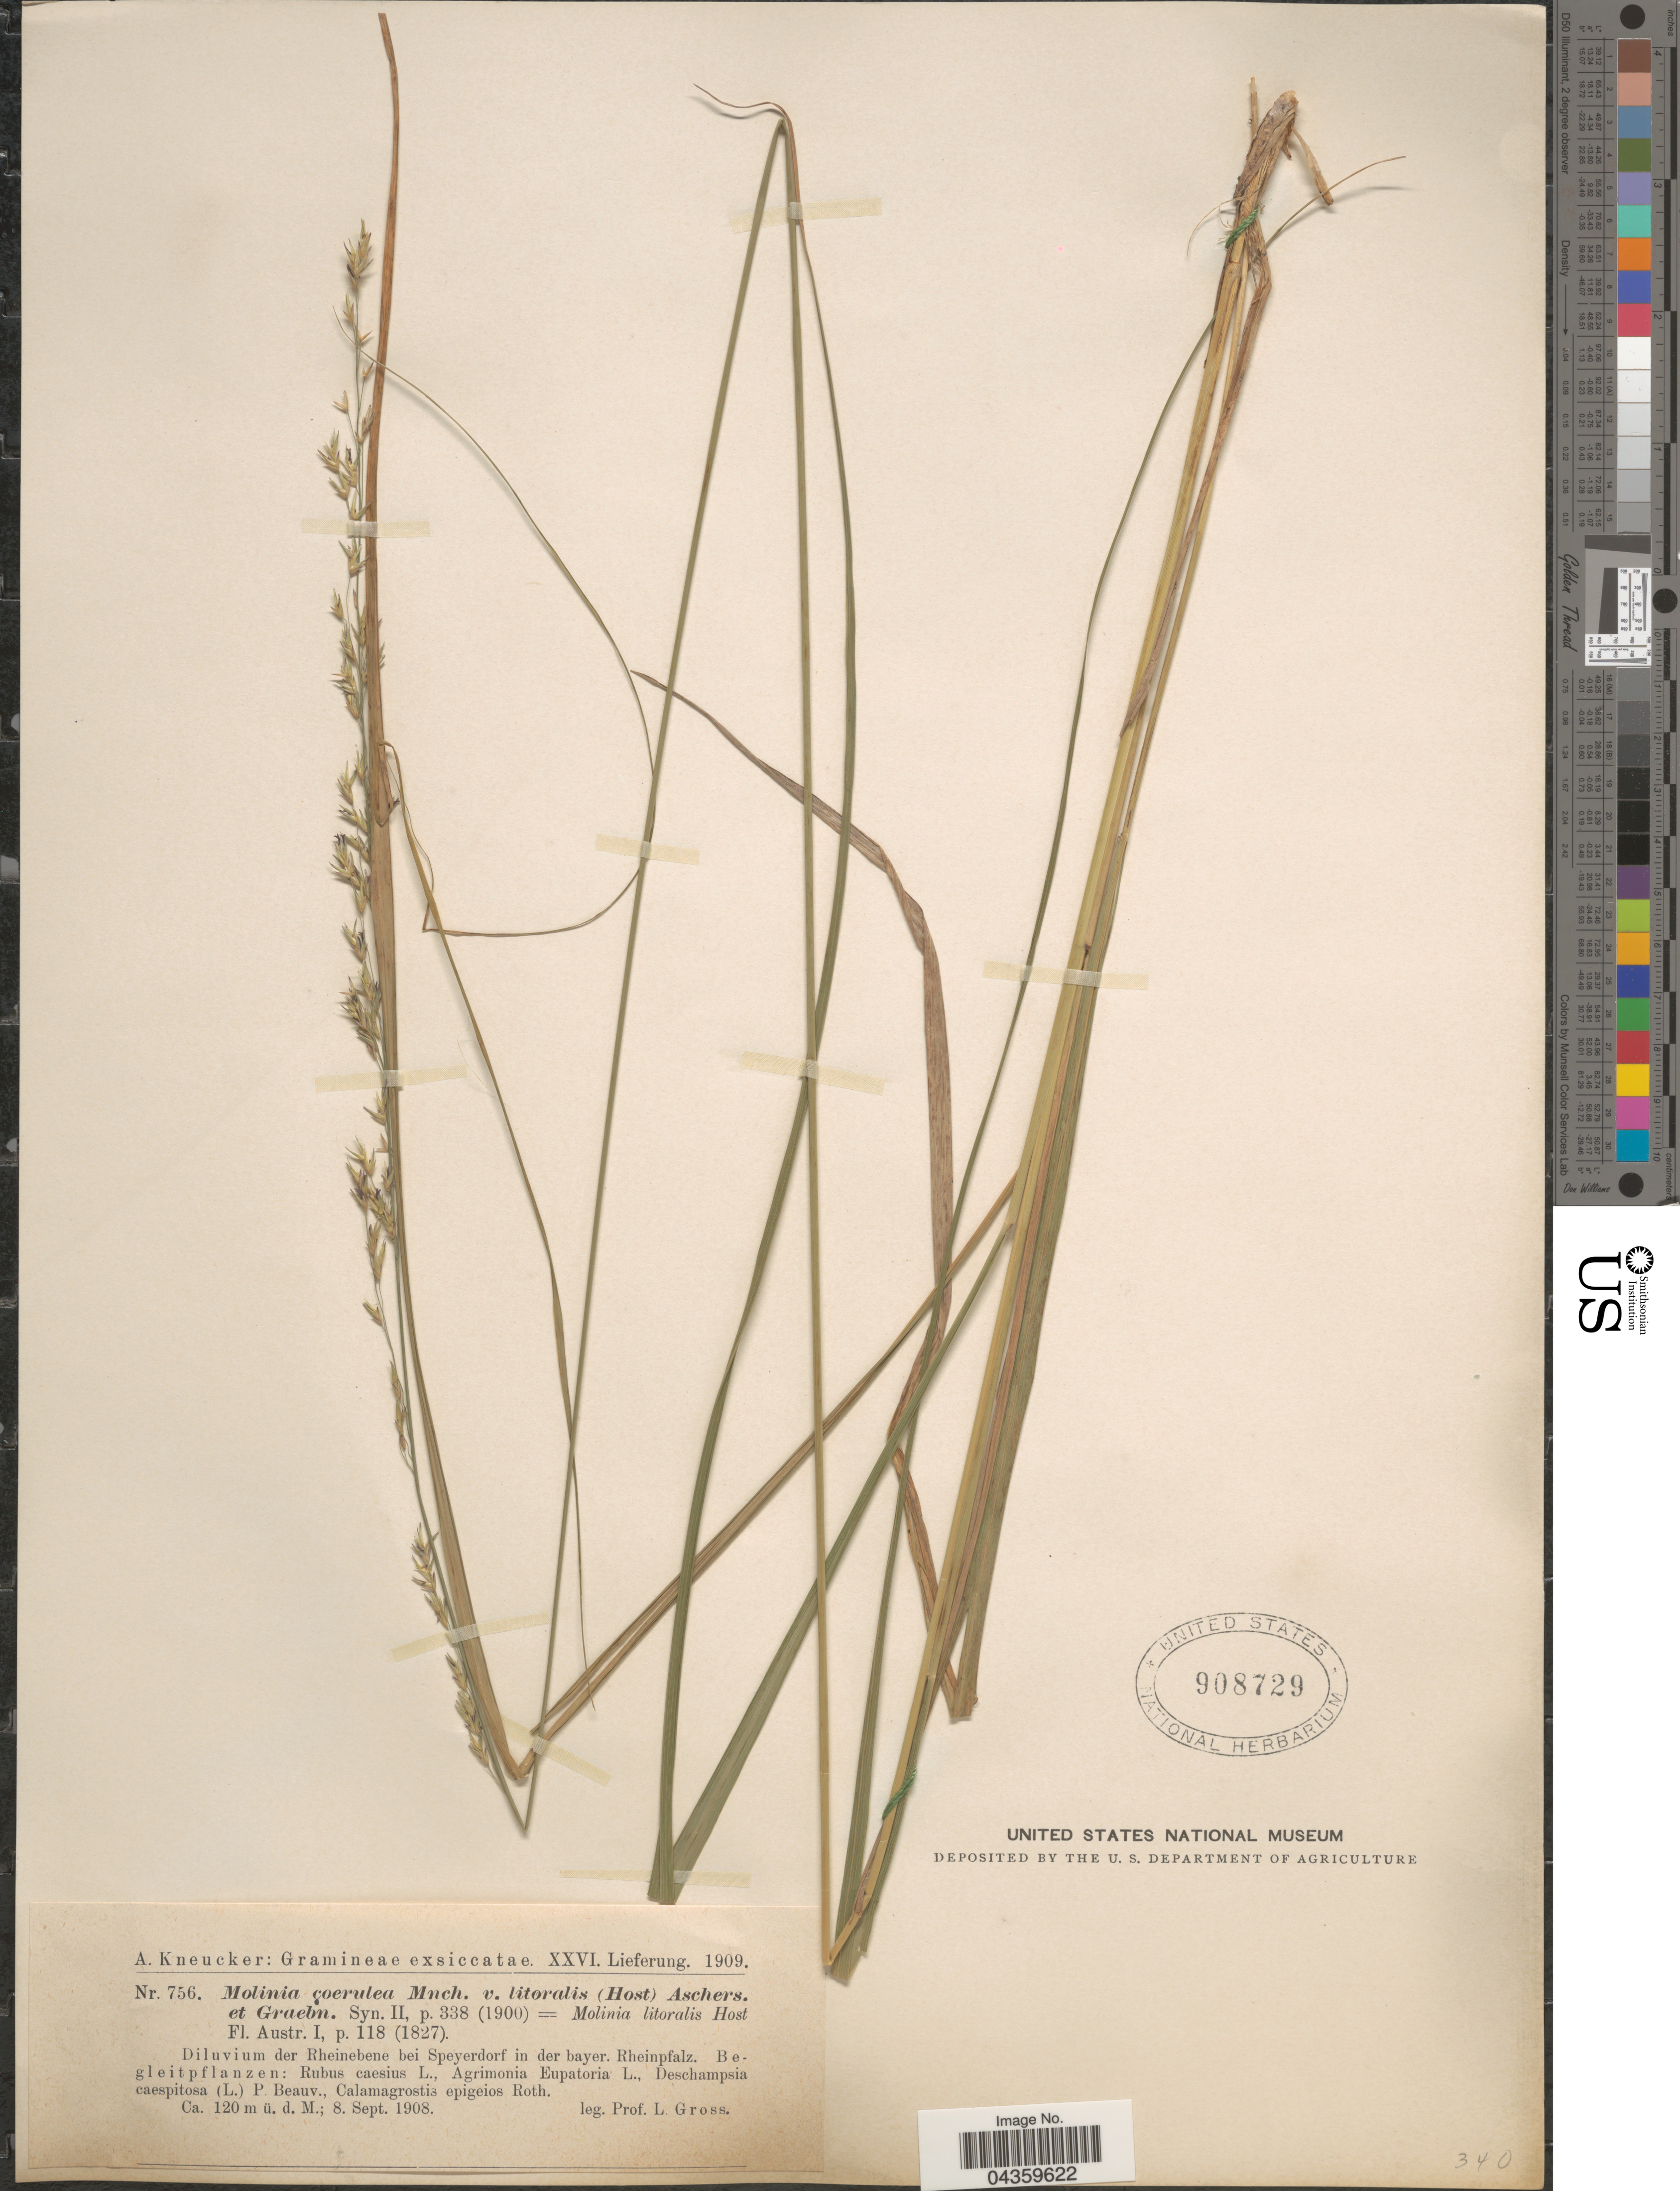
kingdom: Plantae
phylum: Tracheophyta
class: Liliopsida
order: Poales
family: Poaceae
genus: Molinia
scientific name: Molinia caerulea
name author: (L.) Moench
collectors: L. Gross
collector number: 756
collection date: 1908-09-08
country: Germany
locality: Diluvium der Rheinebene bei Speyerdorf in der bayer. Rheinpfalz.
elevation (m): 120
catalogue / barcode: US 908729